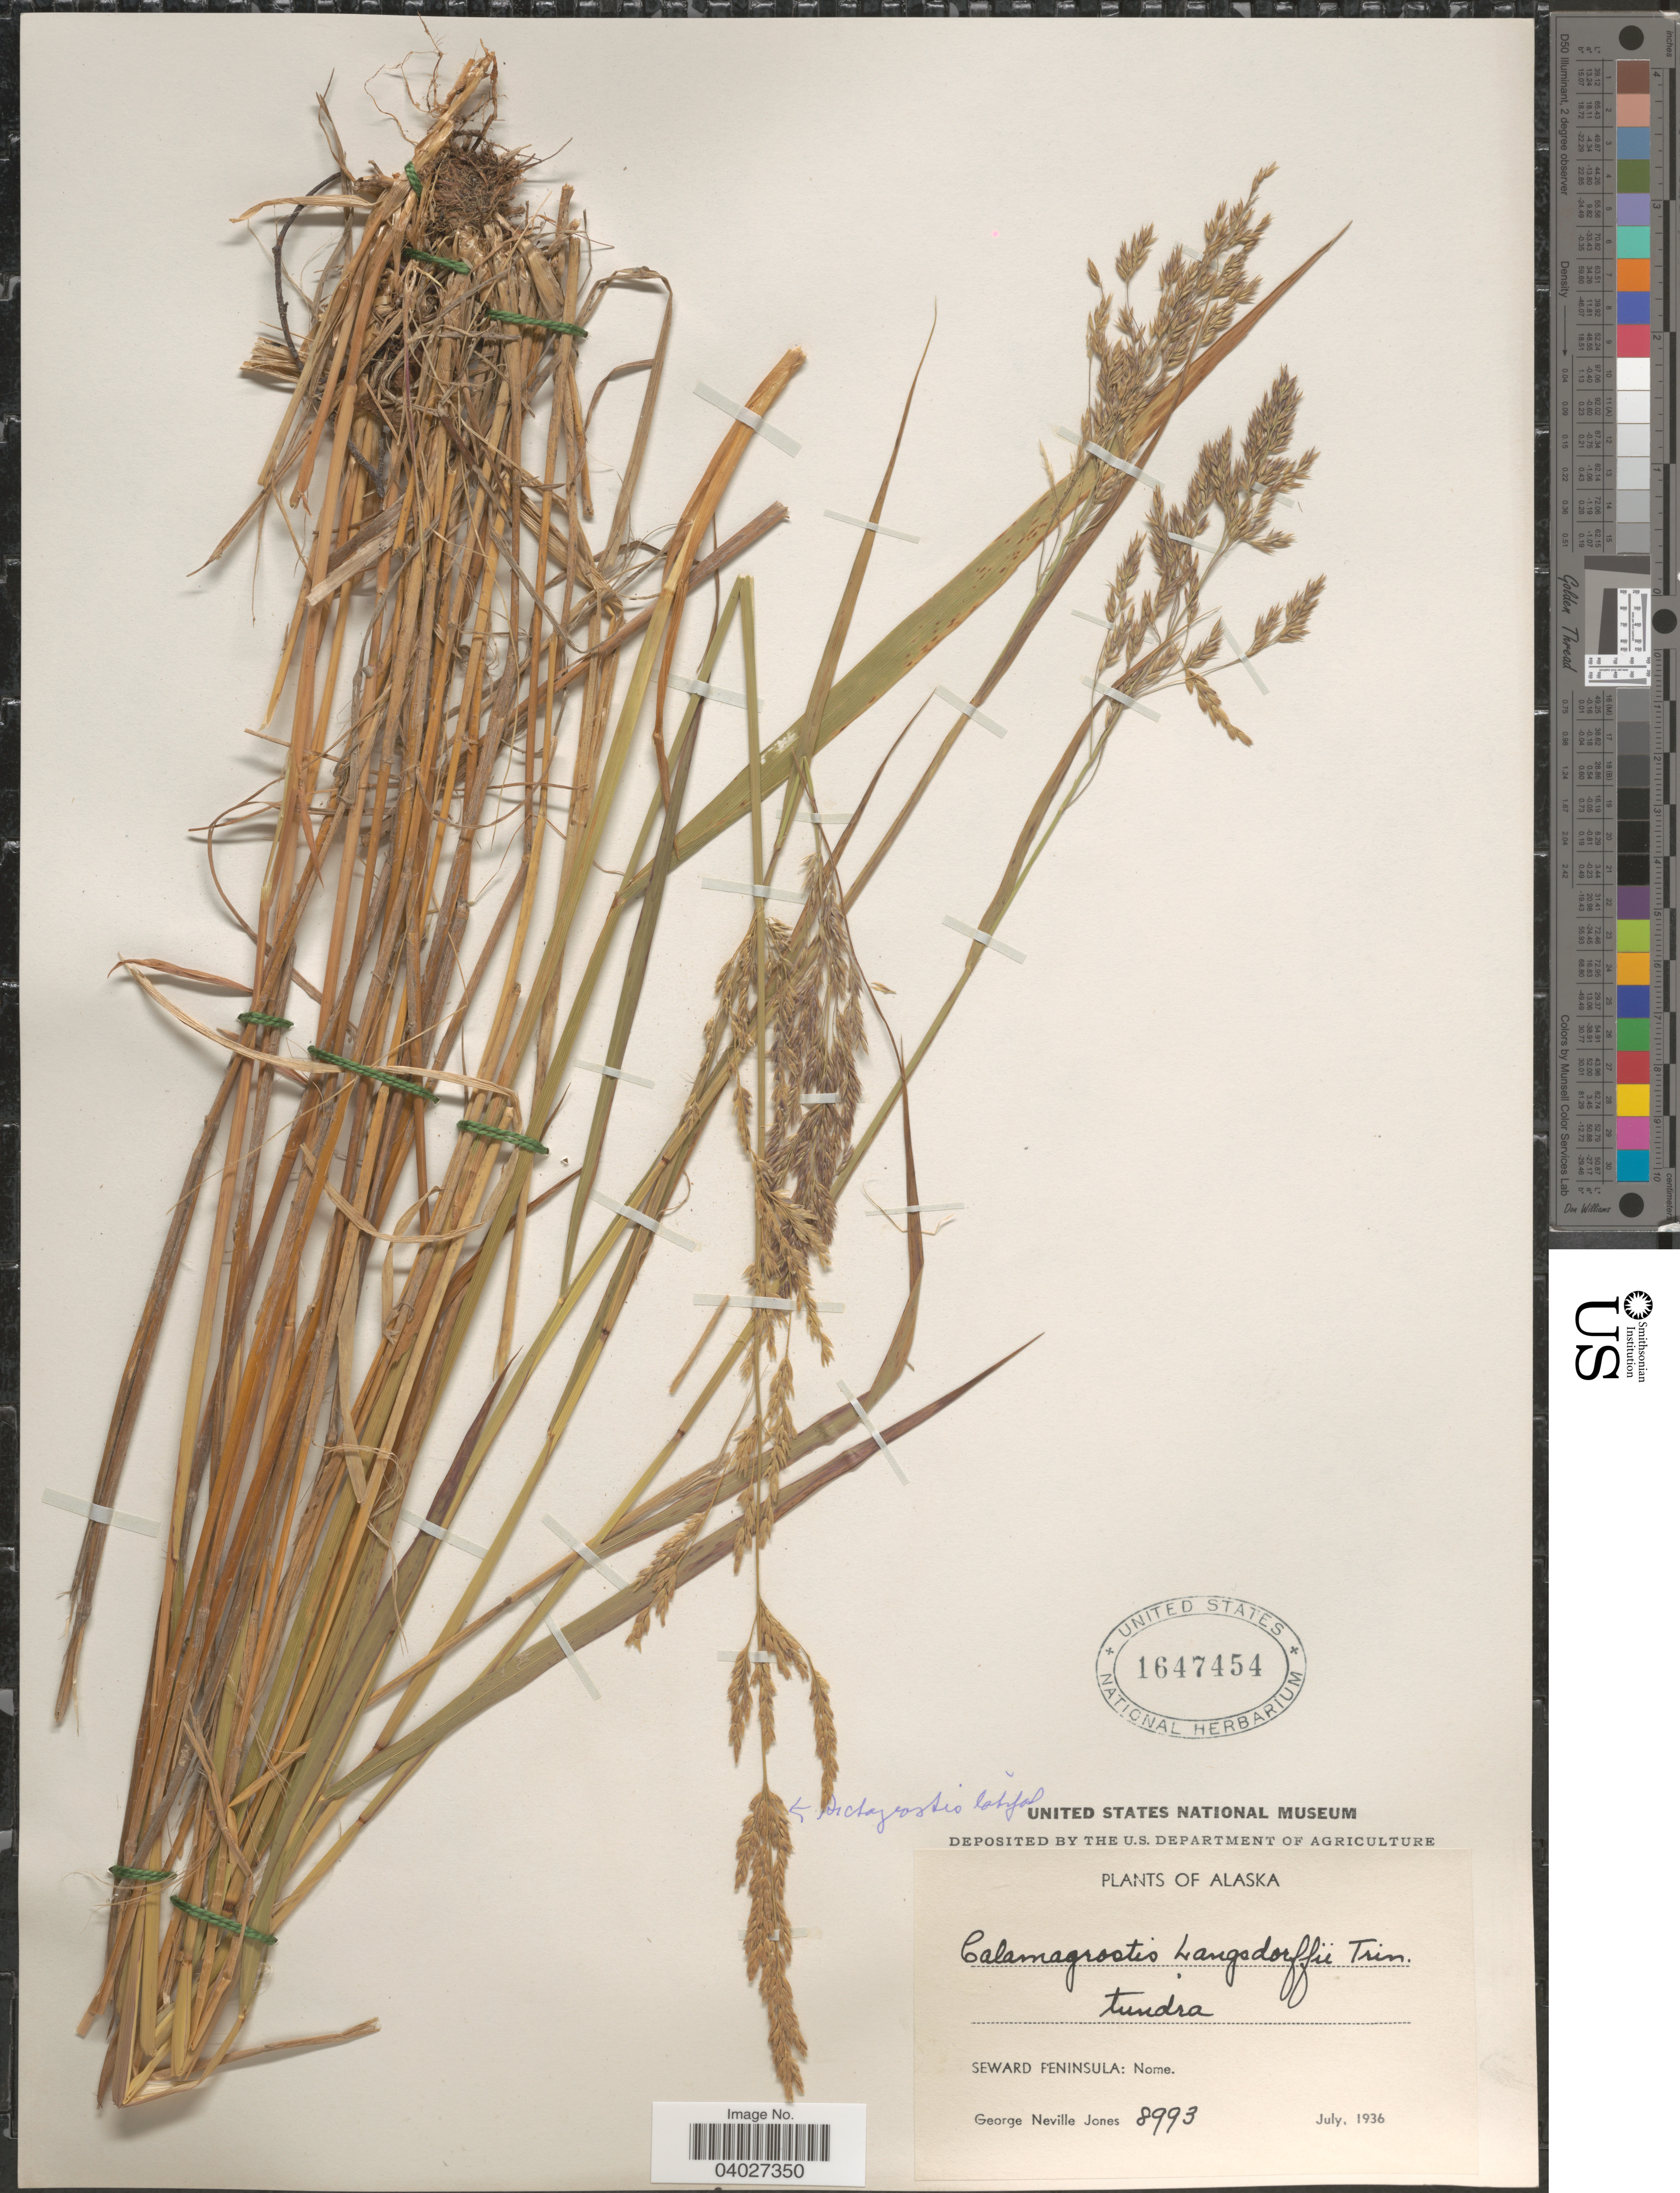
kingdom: Plantae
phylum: Tracheophyta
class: Liliopsida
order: Poales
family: Poaceae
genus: Calamagrostis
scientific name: Calamagrostis canadensis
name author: (Michx.) P. Beauv.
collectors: G. N. Jones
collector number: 8993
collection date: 1936-07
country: United States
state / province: Alaska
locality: Seward Peninsula: Nome.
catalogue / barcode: US 1647454